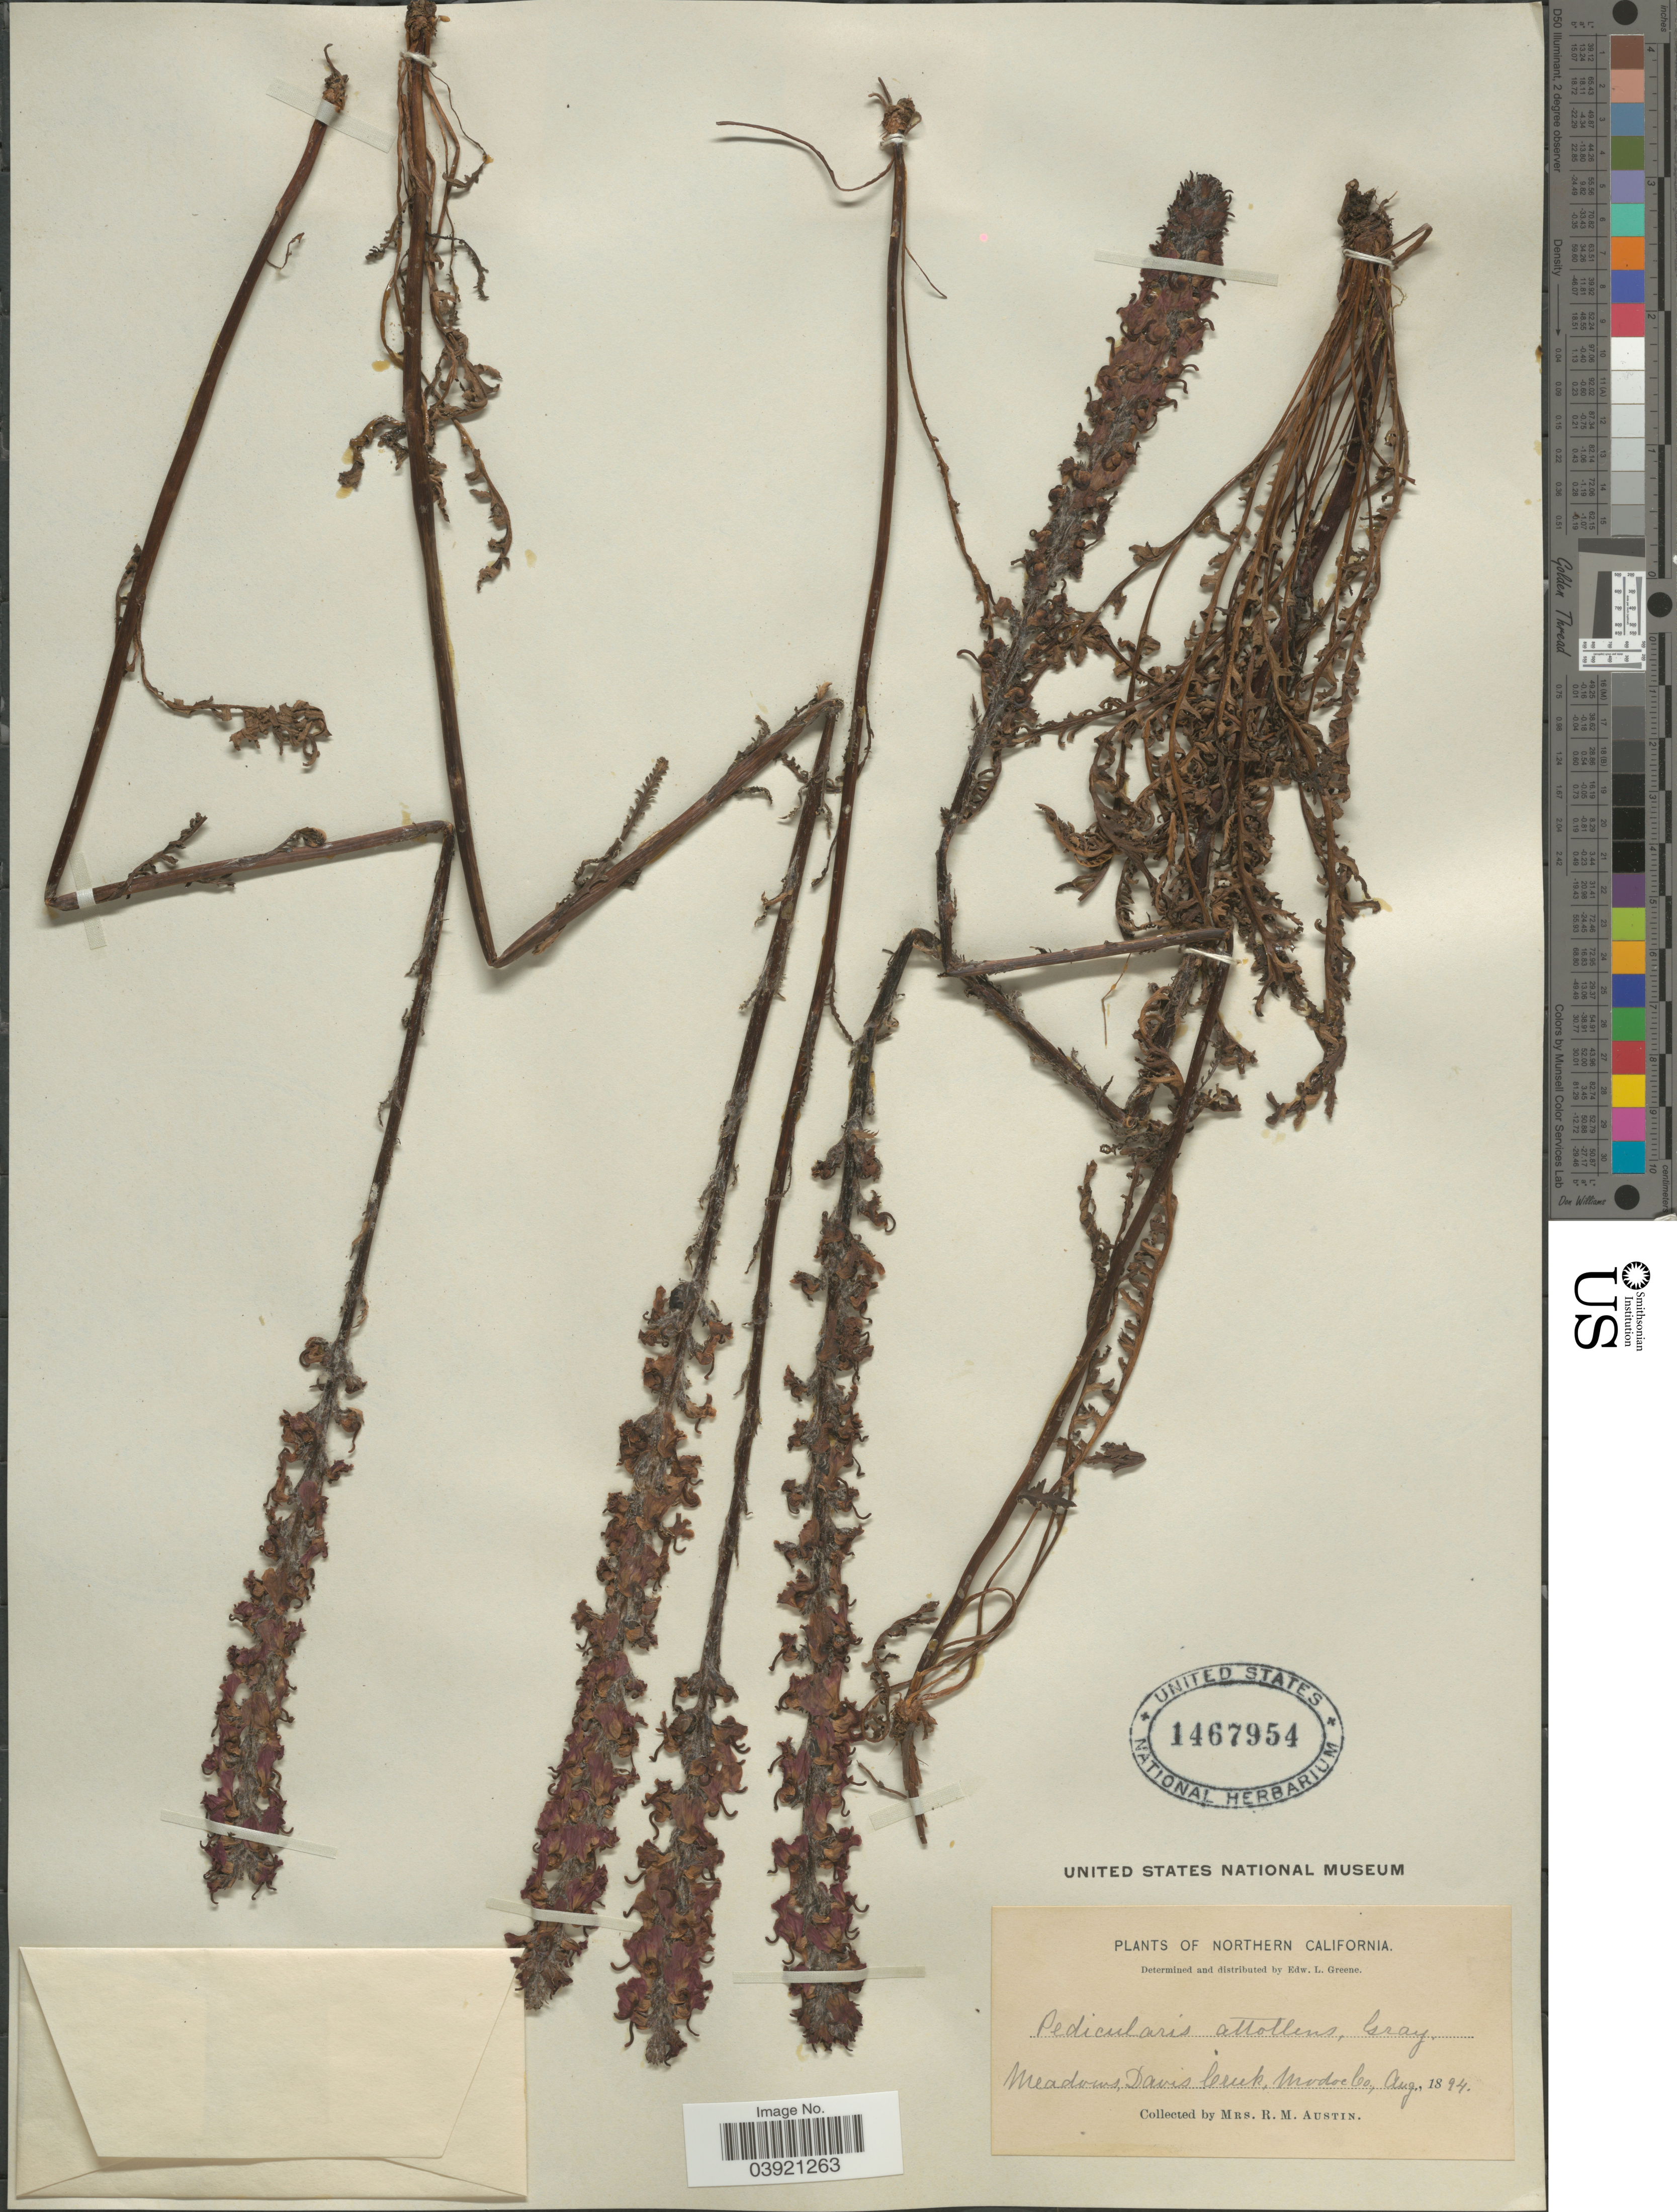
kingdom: Plantae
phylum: Tracheophyta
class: Magnoliopsida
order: Lamiales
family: Orobanchaceae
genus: Pedicularis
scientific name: Pedicularis attollens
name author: A. Gray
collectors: R. Austin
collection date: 1894-08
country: United States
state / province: California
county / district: Modoc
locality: Northern California. Meadows Davis Creek, Modoc Co.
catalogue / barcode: US 1467954